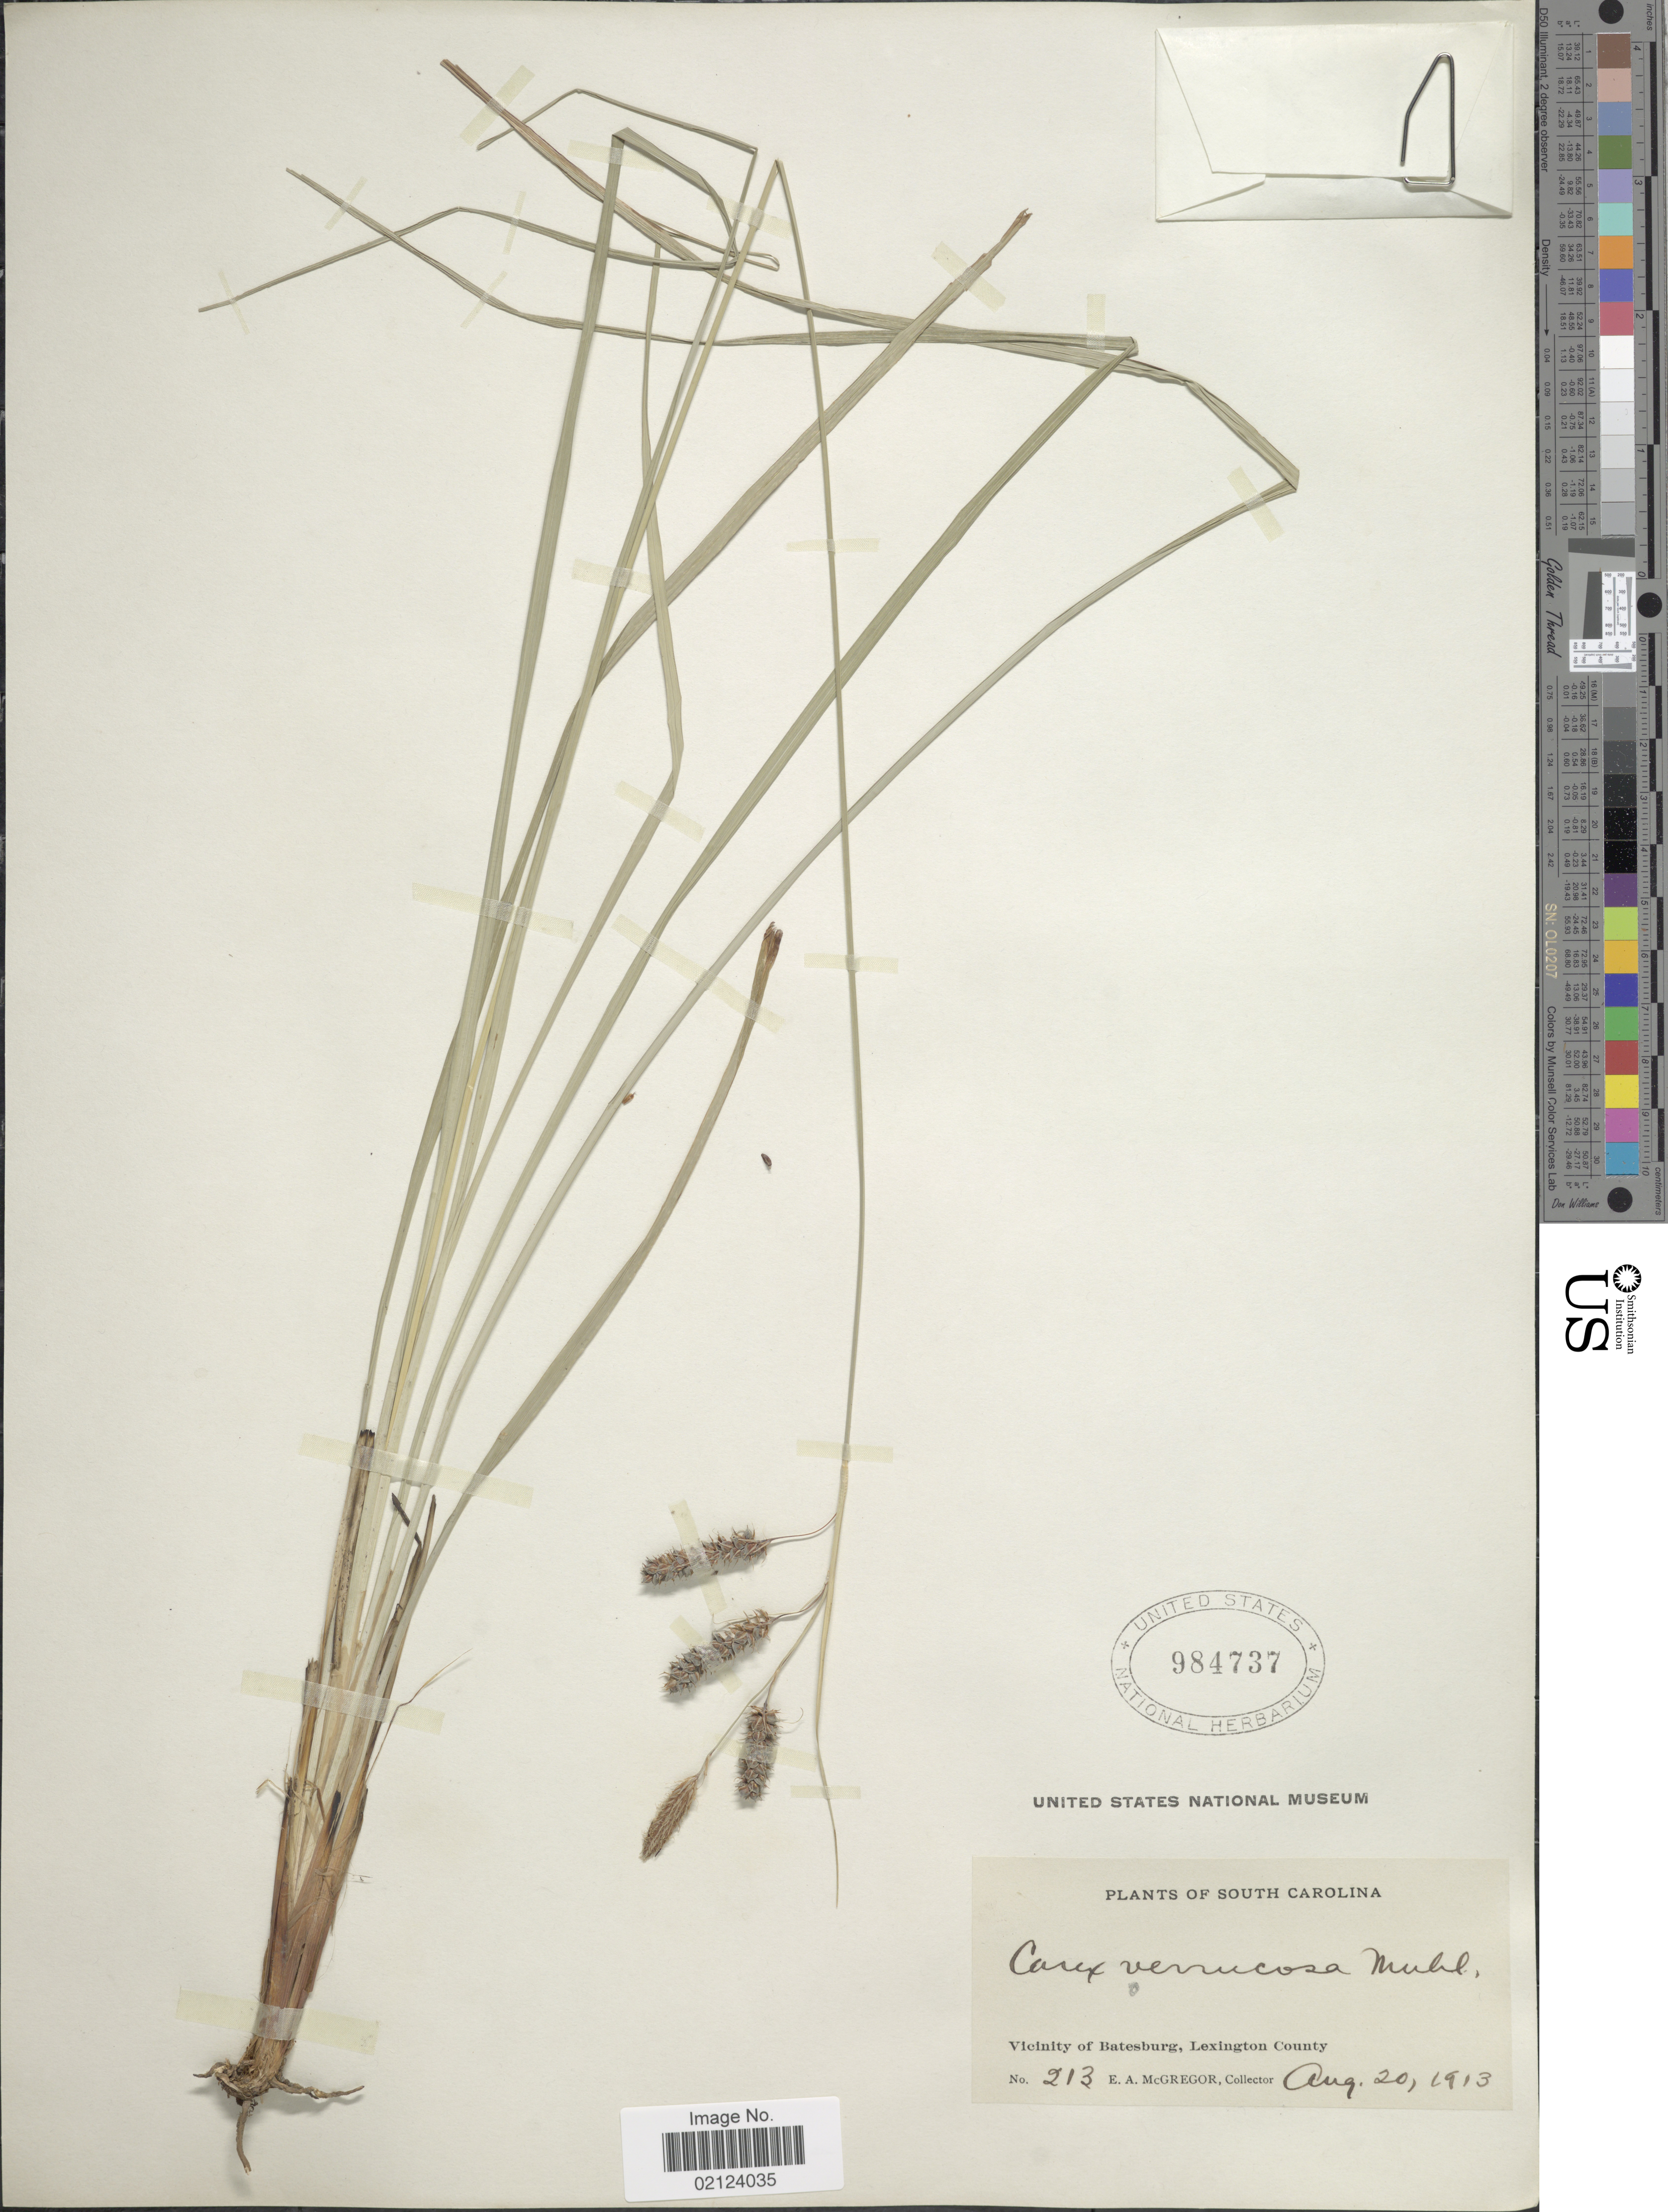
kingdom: Plantae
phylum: Tracheophyta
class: Liliopsida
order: Poales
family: Cyperaceae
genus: Carex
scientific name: Carex glaucescens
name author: Elliott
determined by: Strong, Mark T., (BOT), Smithsonian Institution - National Museum of Natural History (UNITED STATES)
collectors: E. A. McGregor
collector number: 213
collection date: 1913-08-20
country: United States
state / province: South Carolina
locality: Vicinity of Batesburg, Lexington County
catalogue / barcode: US 984737